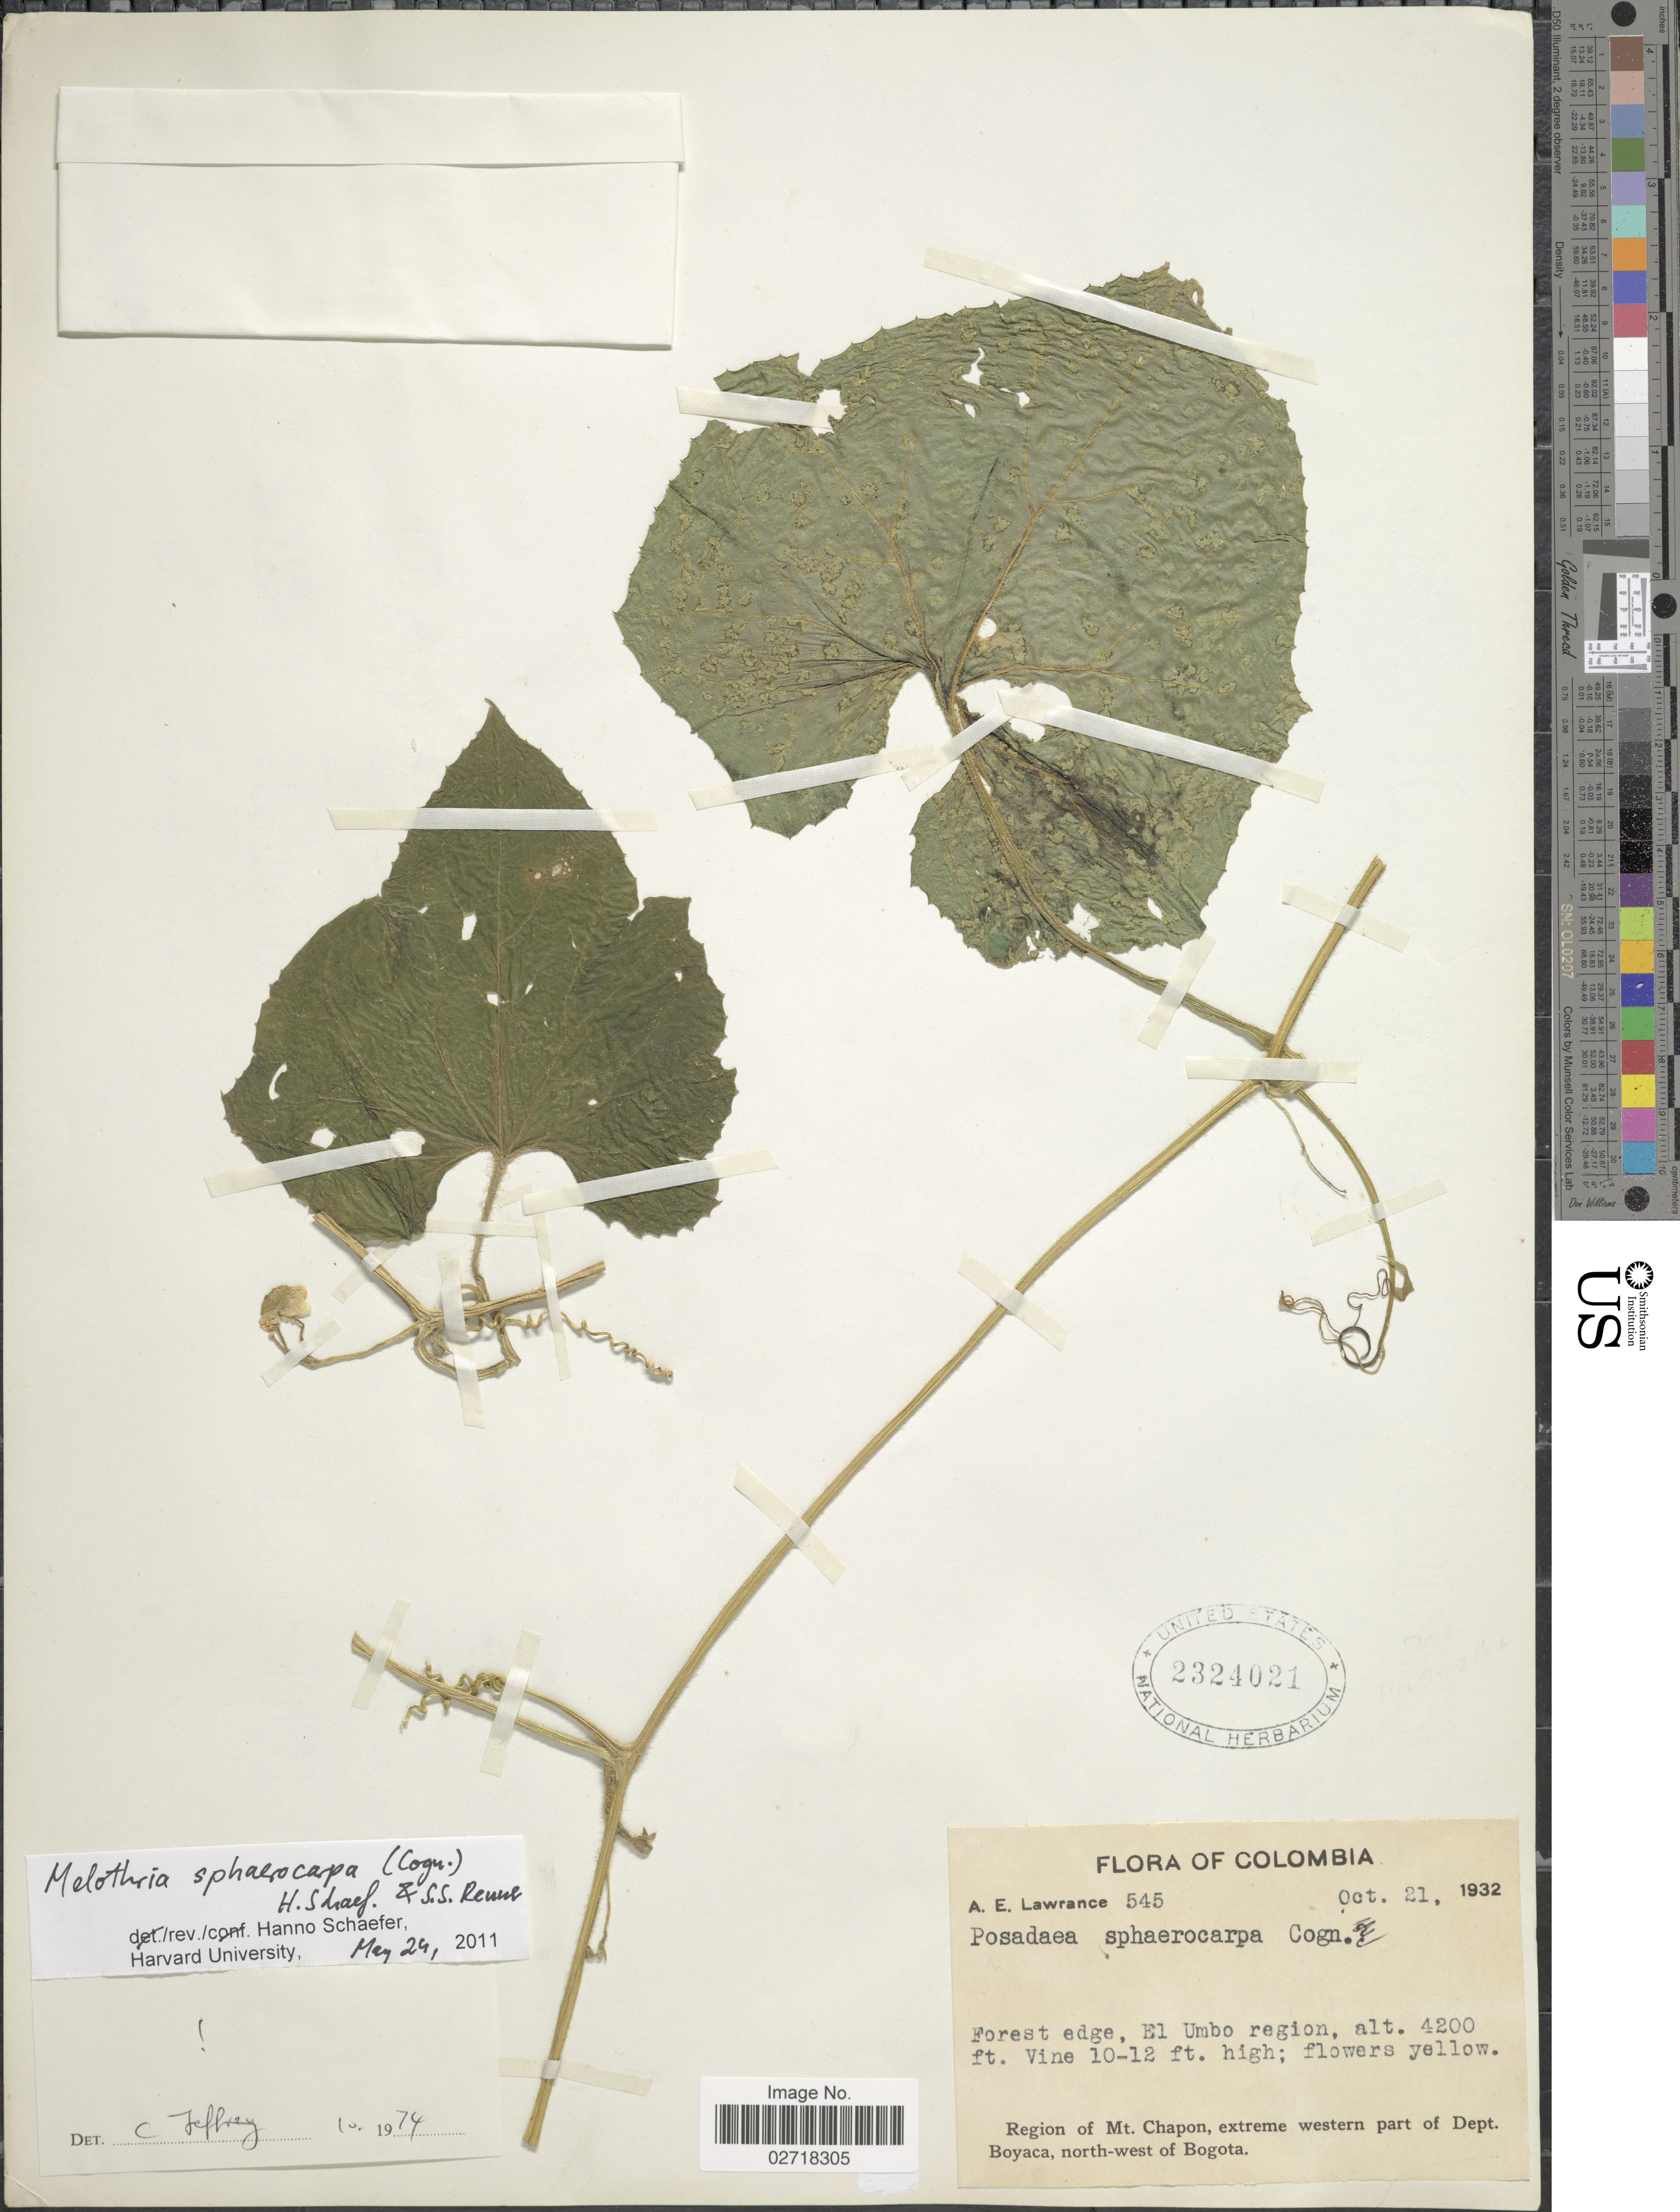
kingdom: Plantae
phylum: Tracheophyta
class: Magnoliopsida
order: Cucurbitales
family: Cucurbitaceae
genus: Melothria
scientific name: Melothria sphaerocarpa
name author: (Cogn.) H. Schaef. & S.S. Renner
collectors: A. Lawrance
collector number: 545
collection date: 1932-10-21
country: Colombia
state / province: Boyacá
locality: El Umbo region. Region of Mt. Chapon, extreme western part of Dept. Boyaca, north-west of Bogota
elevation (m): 1280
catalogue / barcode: US 2324021